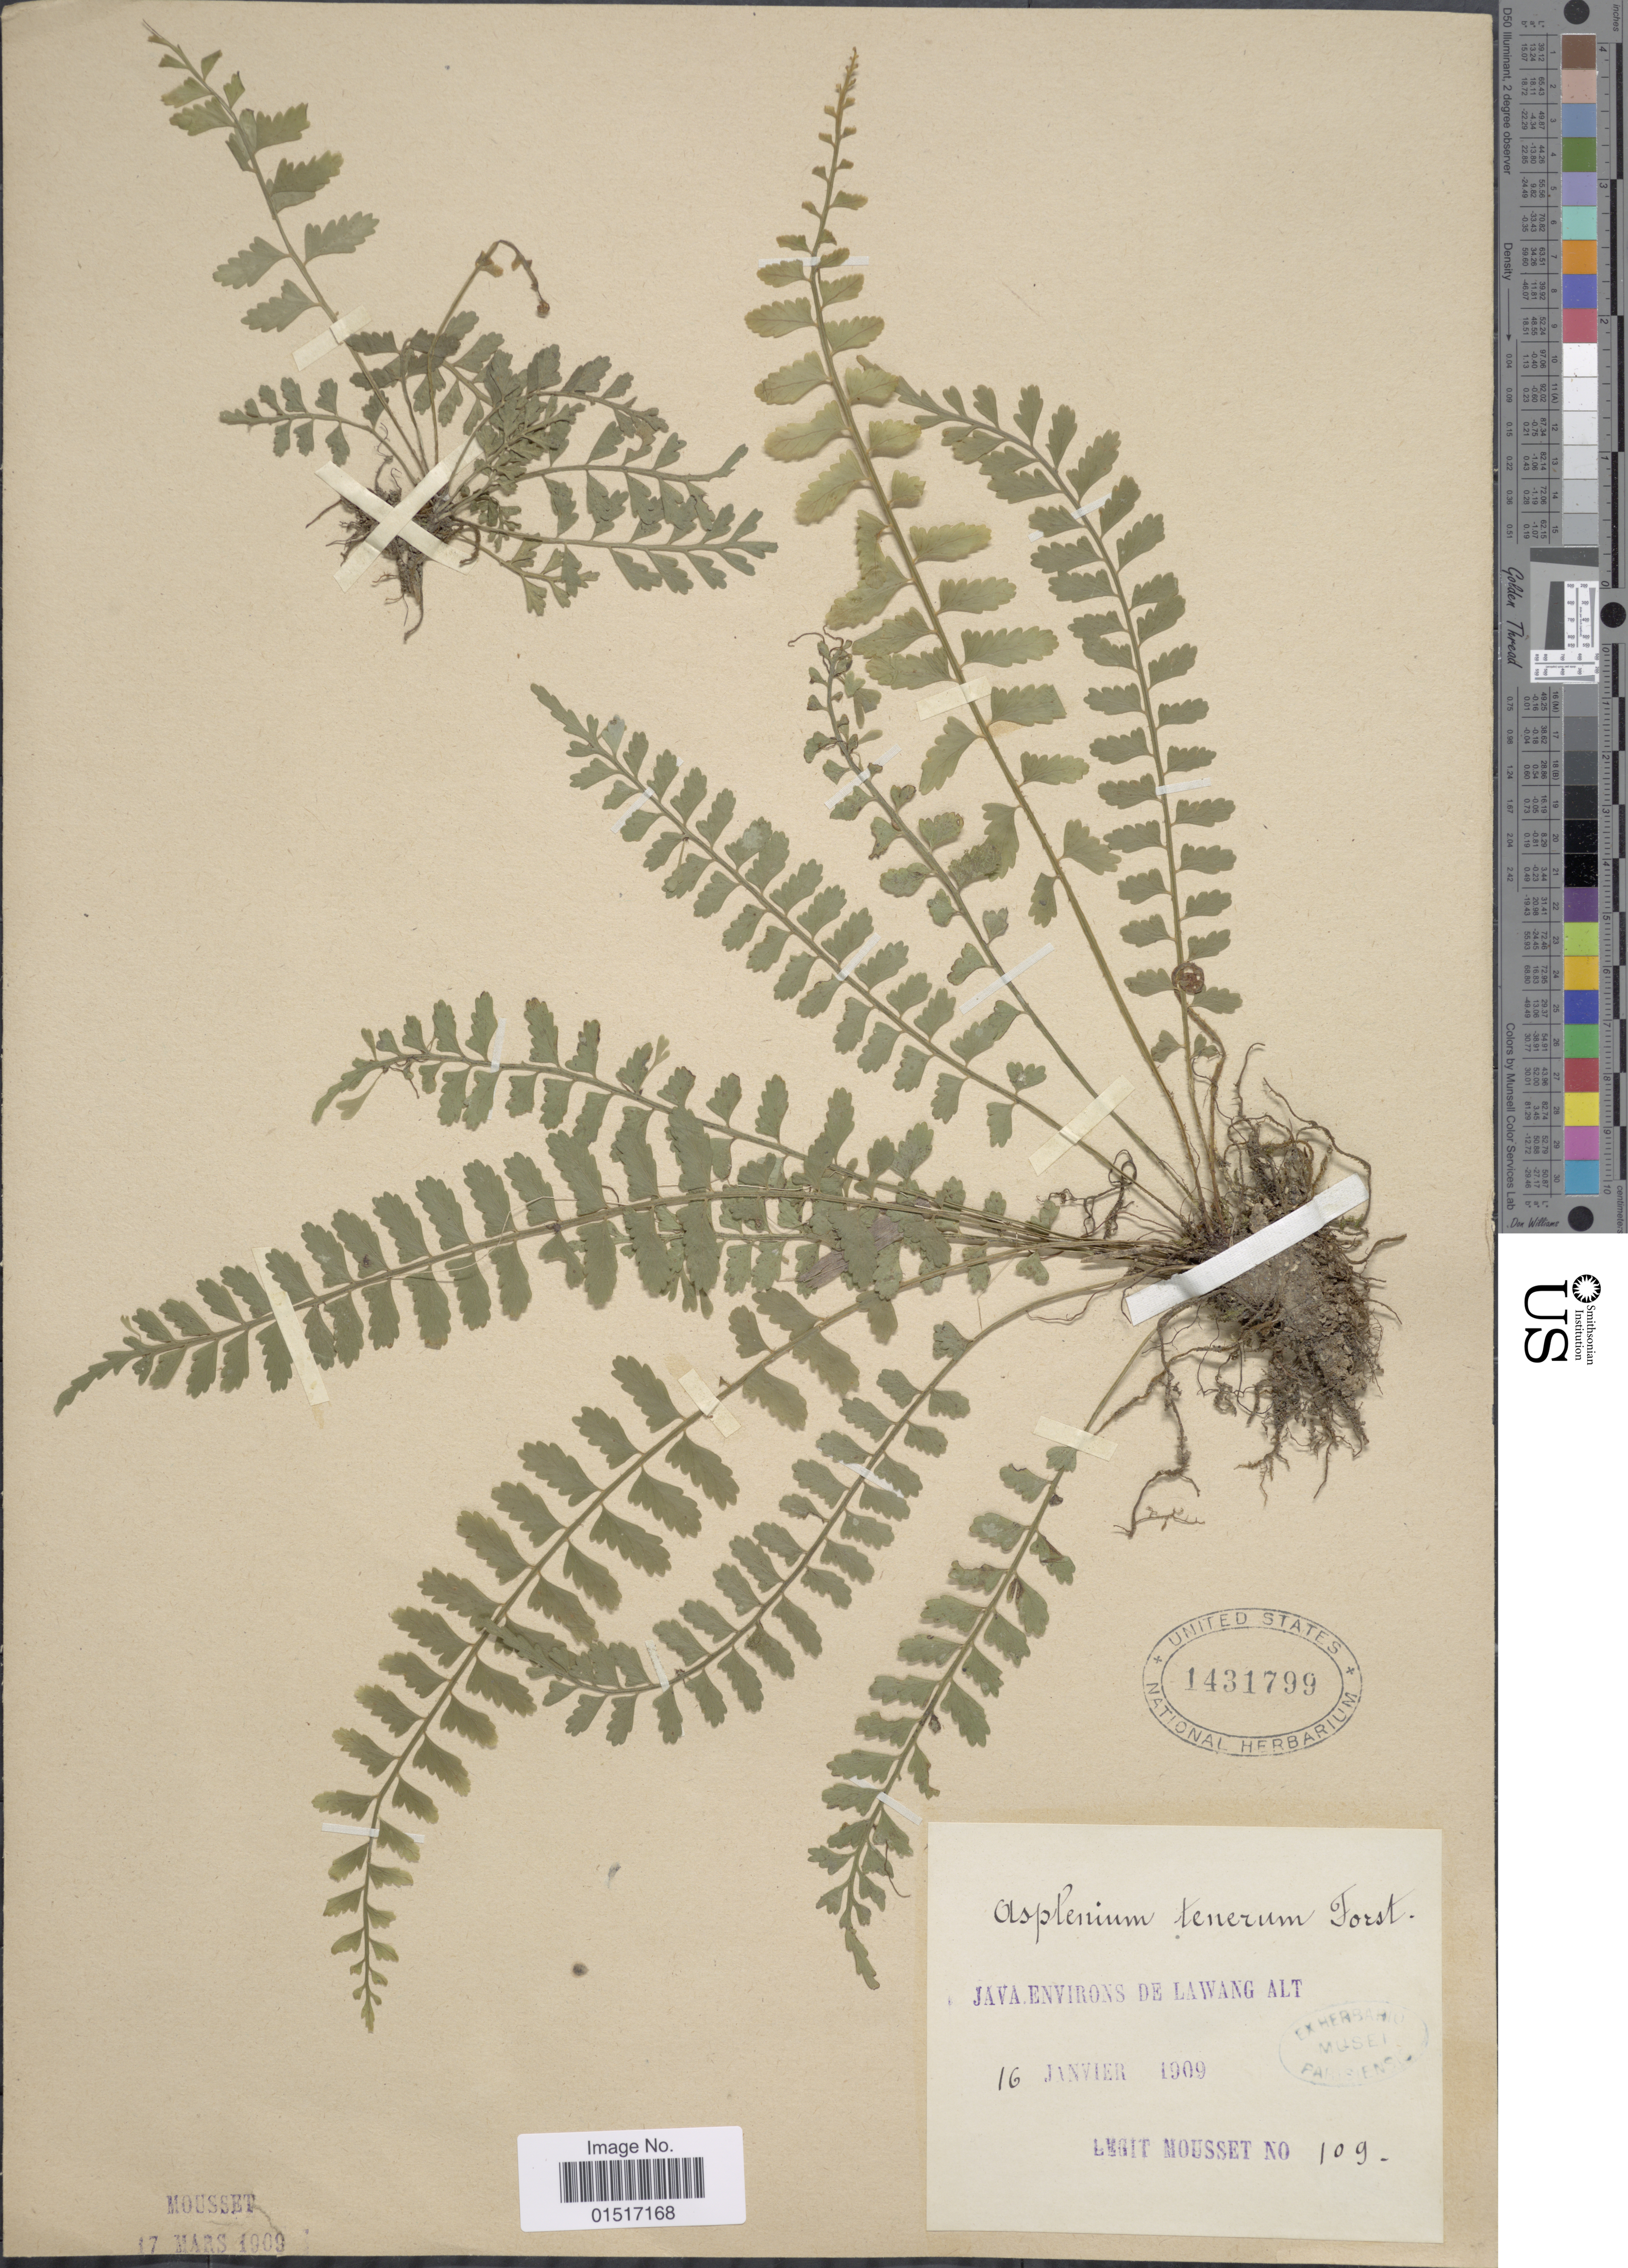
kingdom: Plantae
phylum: Tracheophyta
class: Polypodiopsida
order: Polypodiales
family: Aspleniaceae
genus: Asplenium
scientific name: Asplenium tenerum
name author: G. Forst.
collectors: Mousset, --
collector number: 109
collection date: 1909-01-16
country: Indonesia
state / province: Java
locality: Environs de Lawang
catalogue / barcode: US 1431799